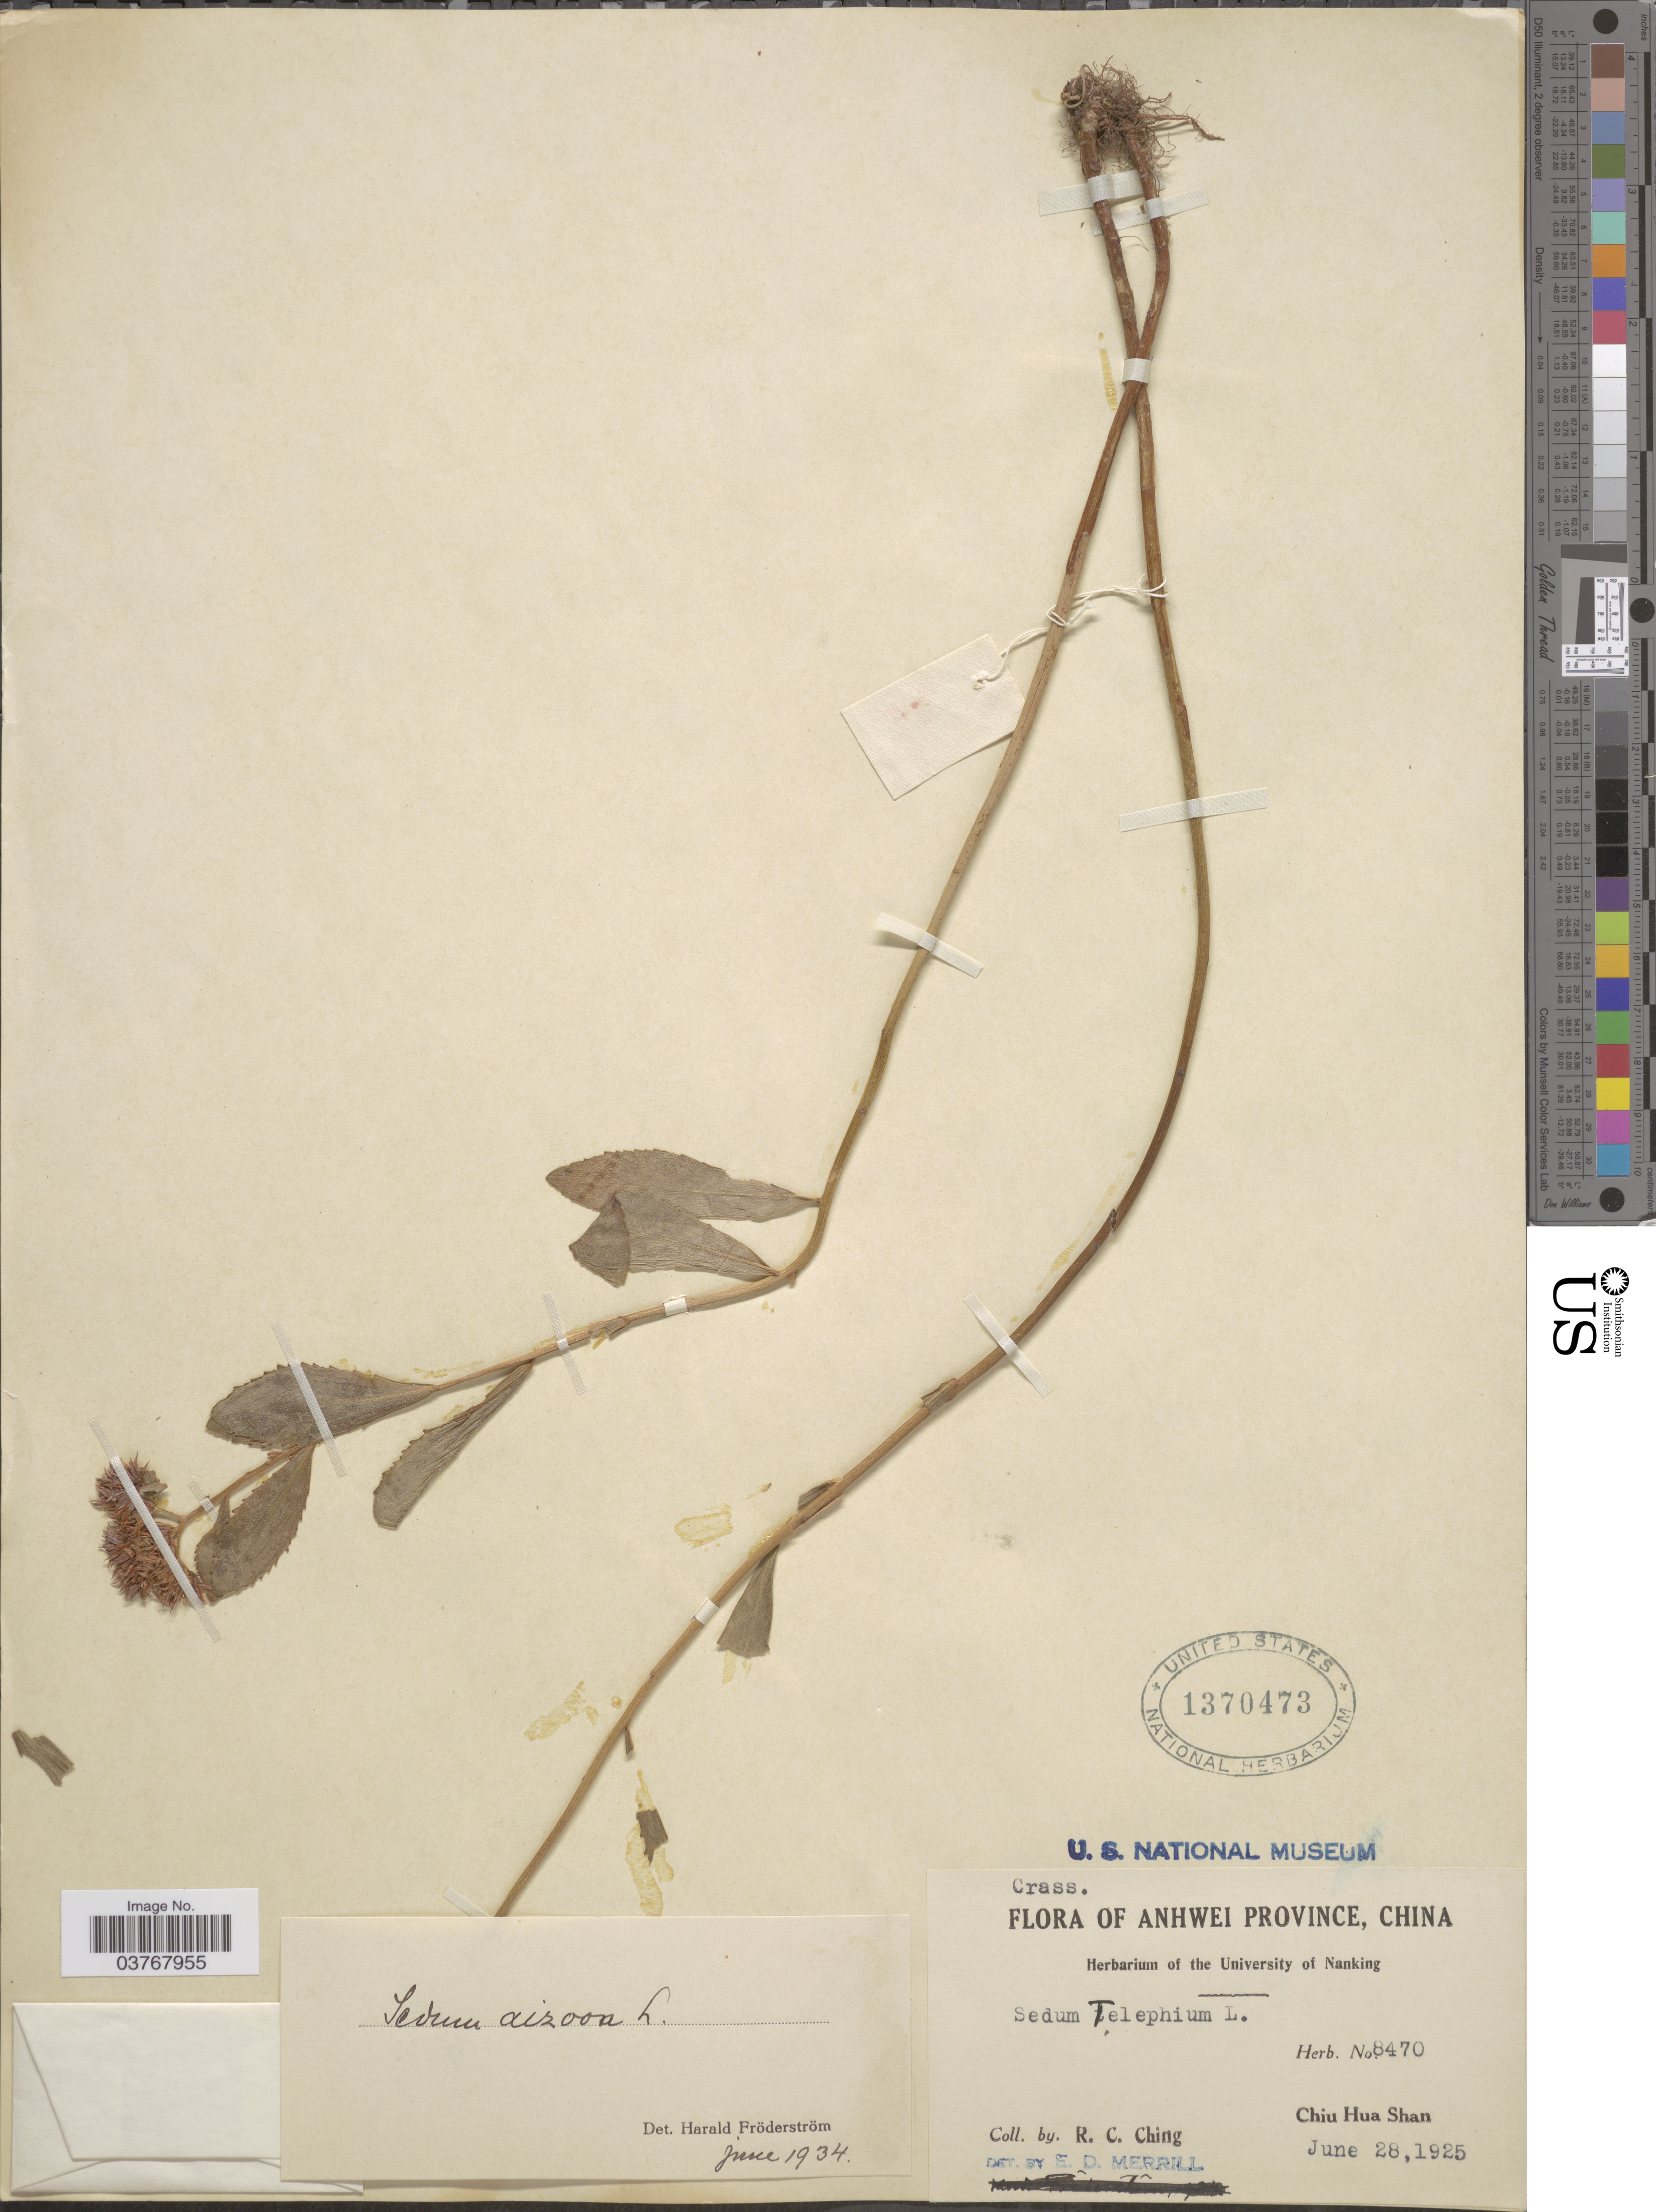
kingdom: Plantae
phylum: Tracheophyta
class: Magnoliopsida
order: Saxifragales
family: Crassulaceae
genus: Phedimus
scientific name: Phedimus aizoon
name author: (L.) 't Hart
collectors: R. C. Ching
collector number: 8470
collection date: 1925-06-28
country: China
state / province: Anhui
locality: Anhwei Province. Chiu Hua Shan.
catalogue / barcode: US 1370473